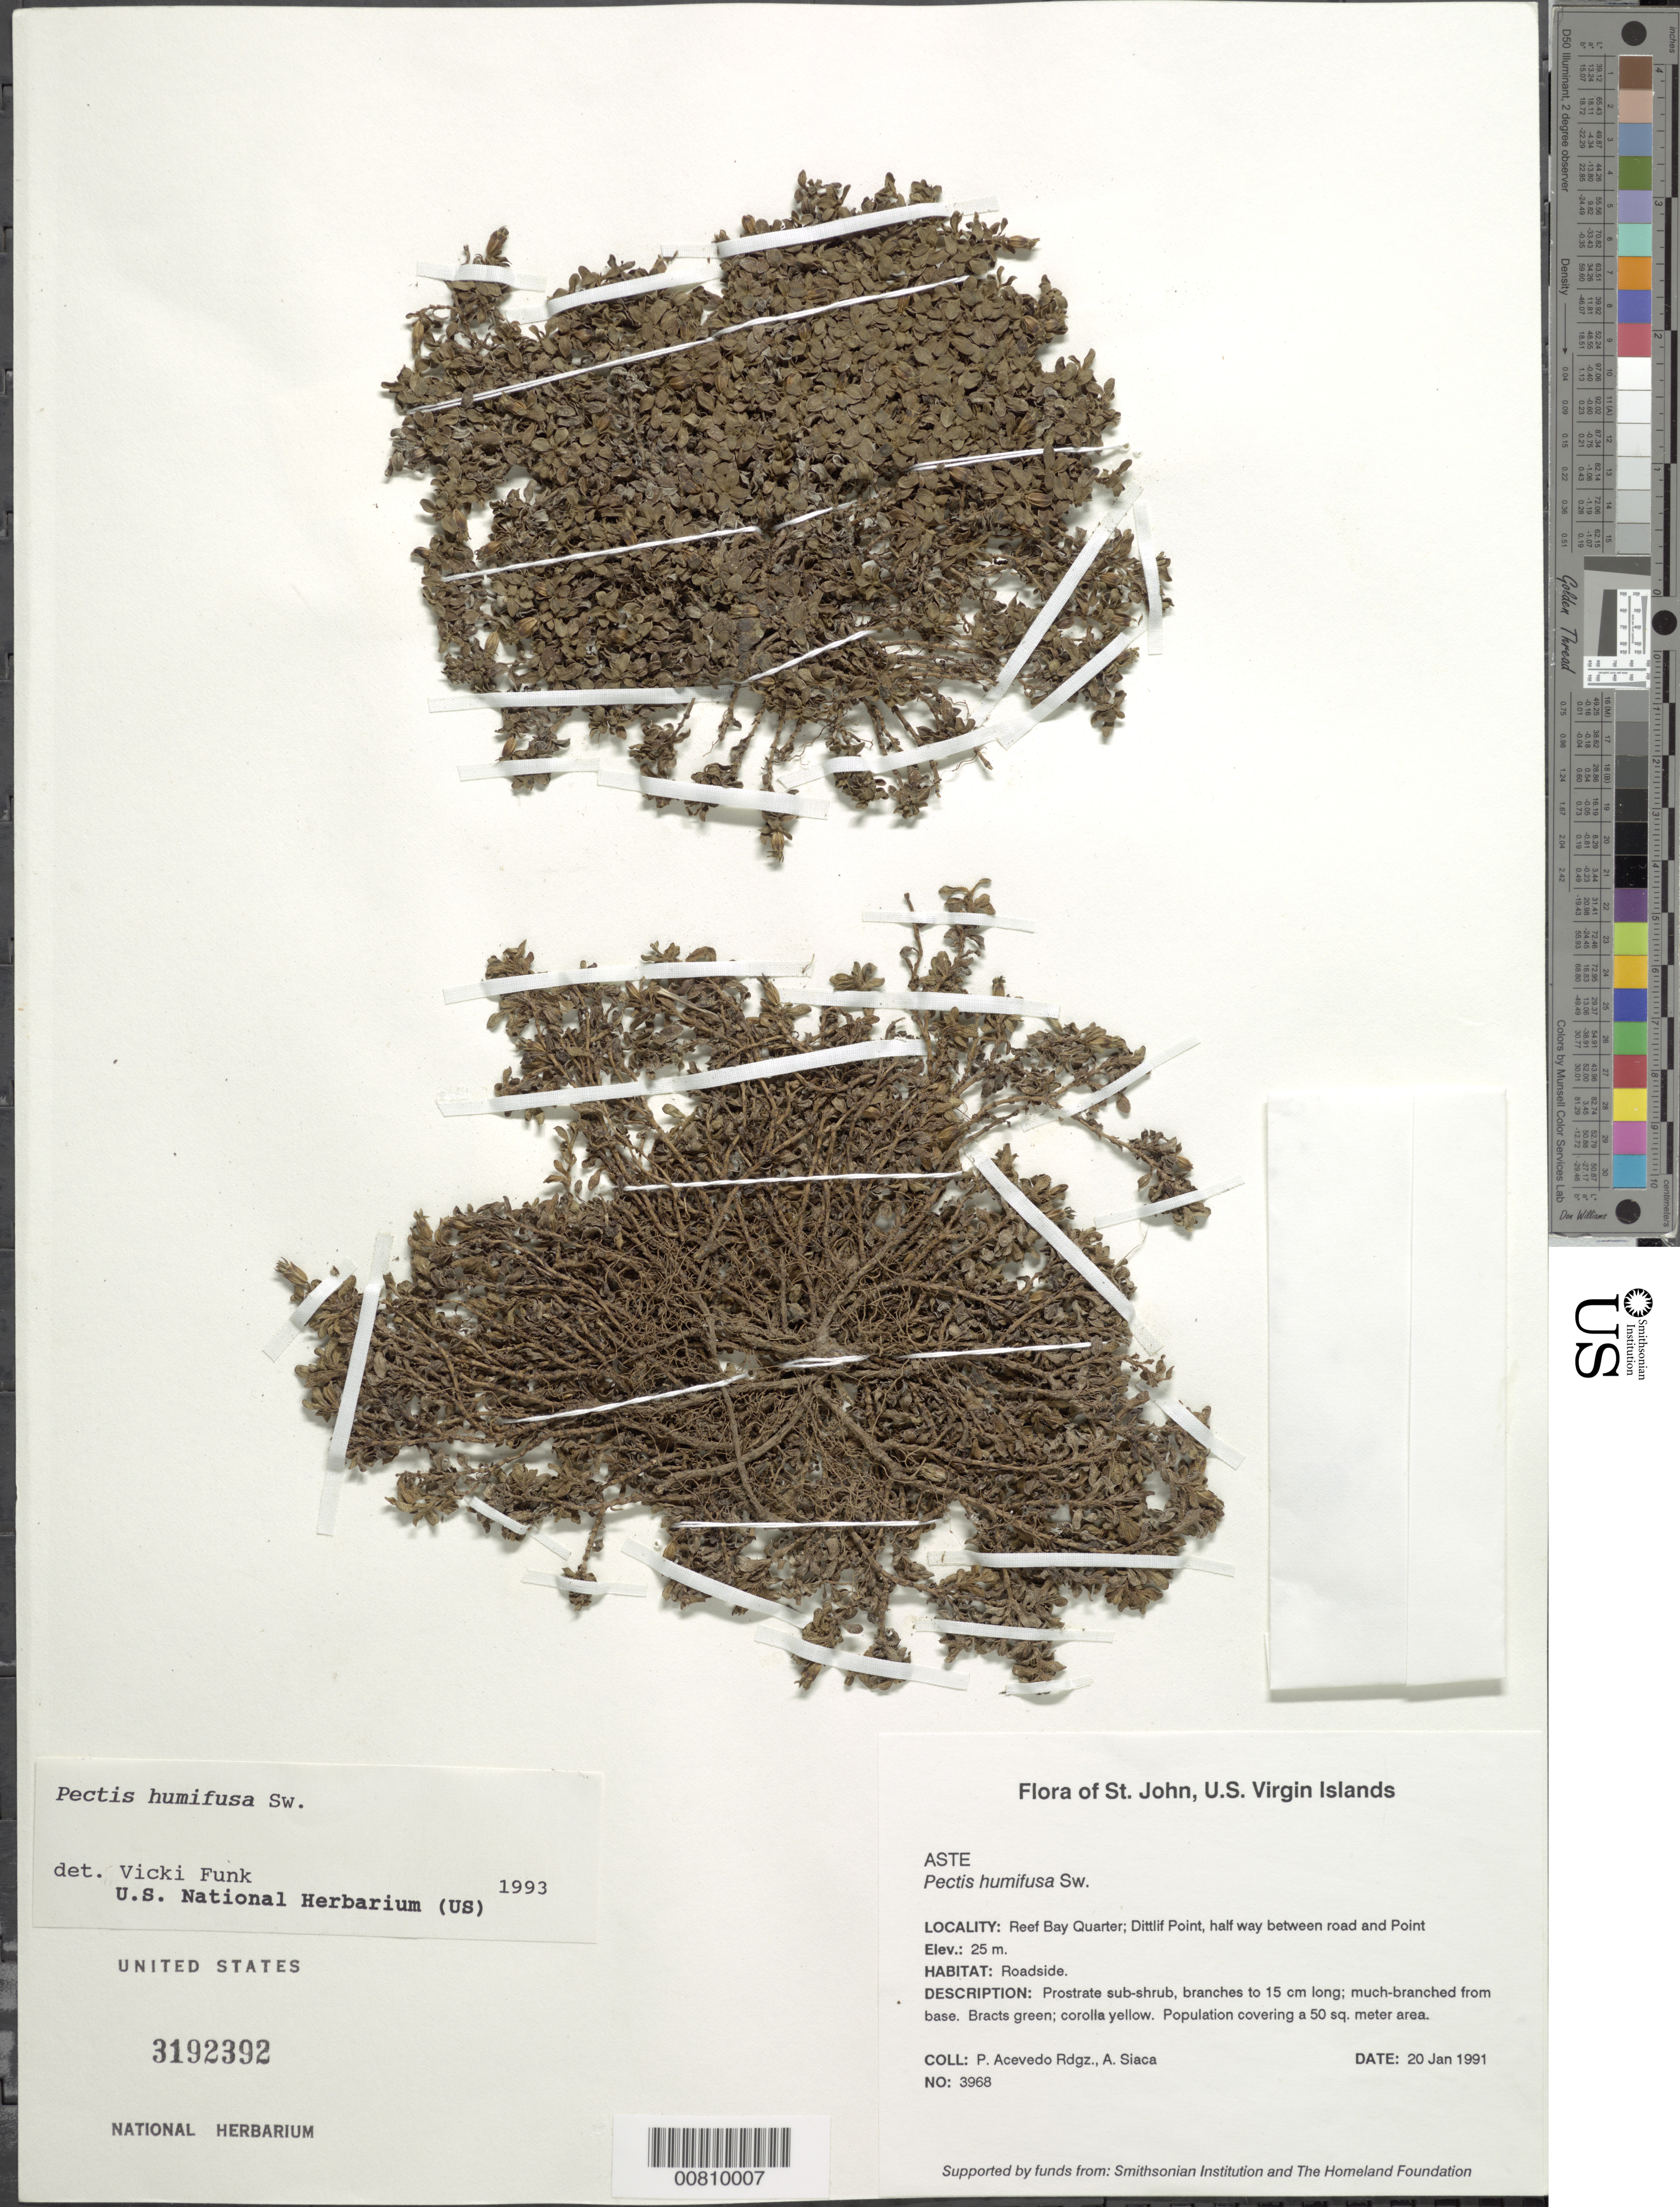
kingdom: Plantae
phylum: Tracheophyta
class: Magnoliopsida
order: Asterales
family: Asteraceae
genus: Pectis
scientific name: Pectis humifusa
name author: Sw.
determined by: Funk, Vicki A., (BOT), Smithsonian Institution - National Museum of Natural History (UNITED STATES)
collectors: P. Acevedo-Rodr. & A. Siaca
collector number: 3968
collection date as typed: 20 Jan 1991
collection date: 1991-01-20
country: U.S. Virgin Islands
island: St. John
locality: Reef Bay Quarter; Dittlif Point, half way between road and Point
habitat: Roadside.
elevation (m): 25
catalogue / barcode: US 3192392